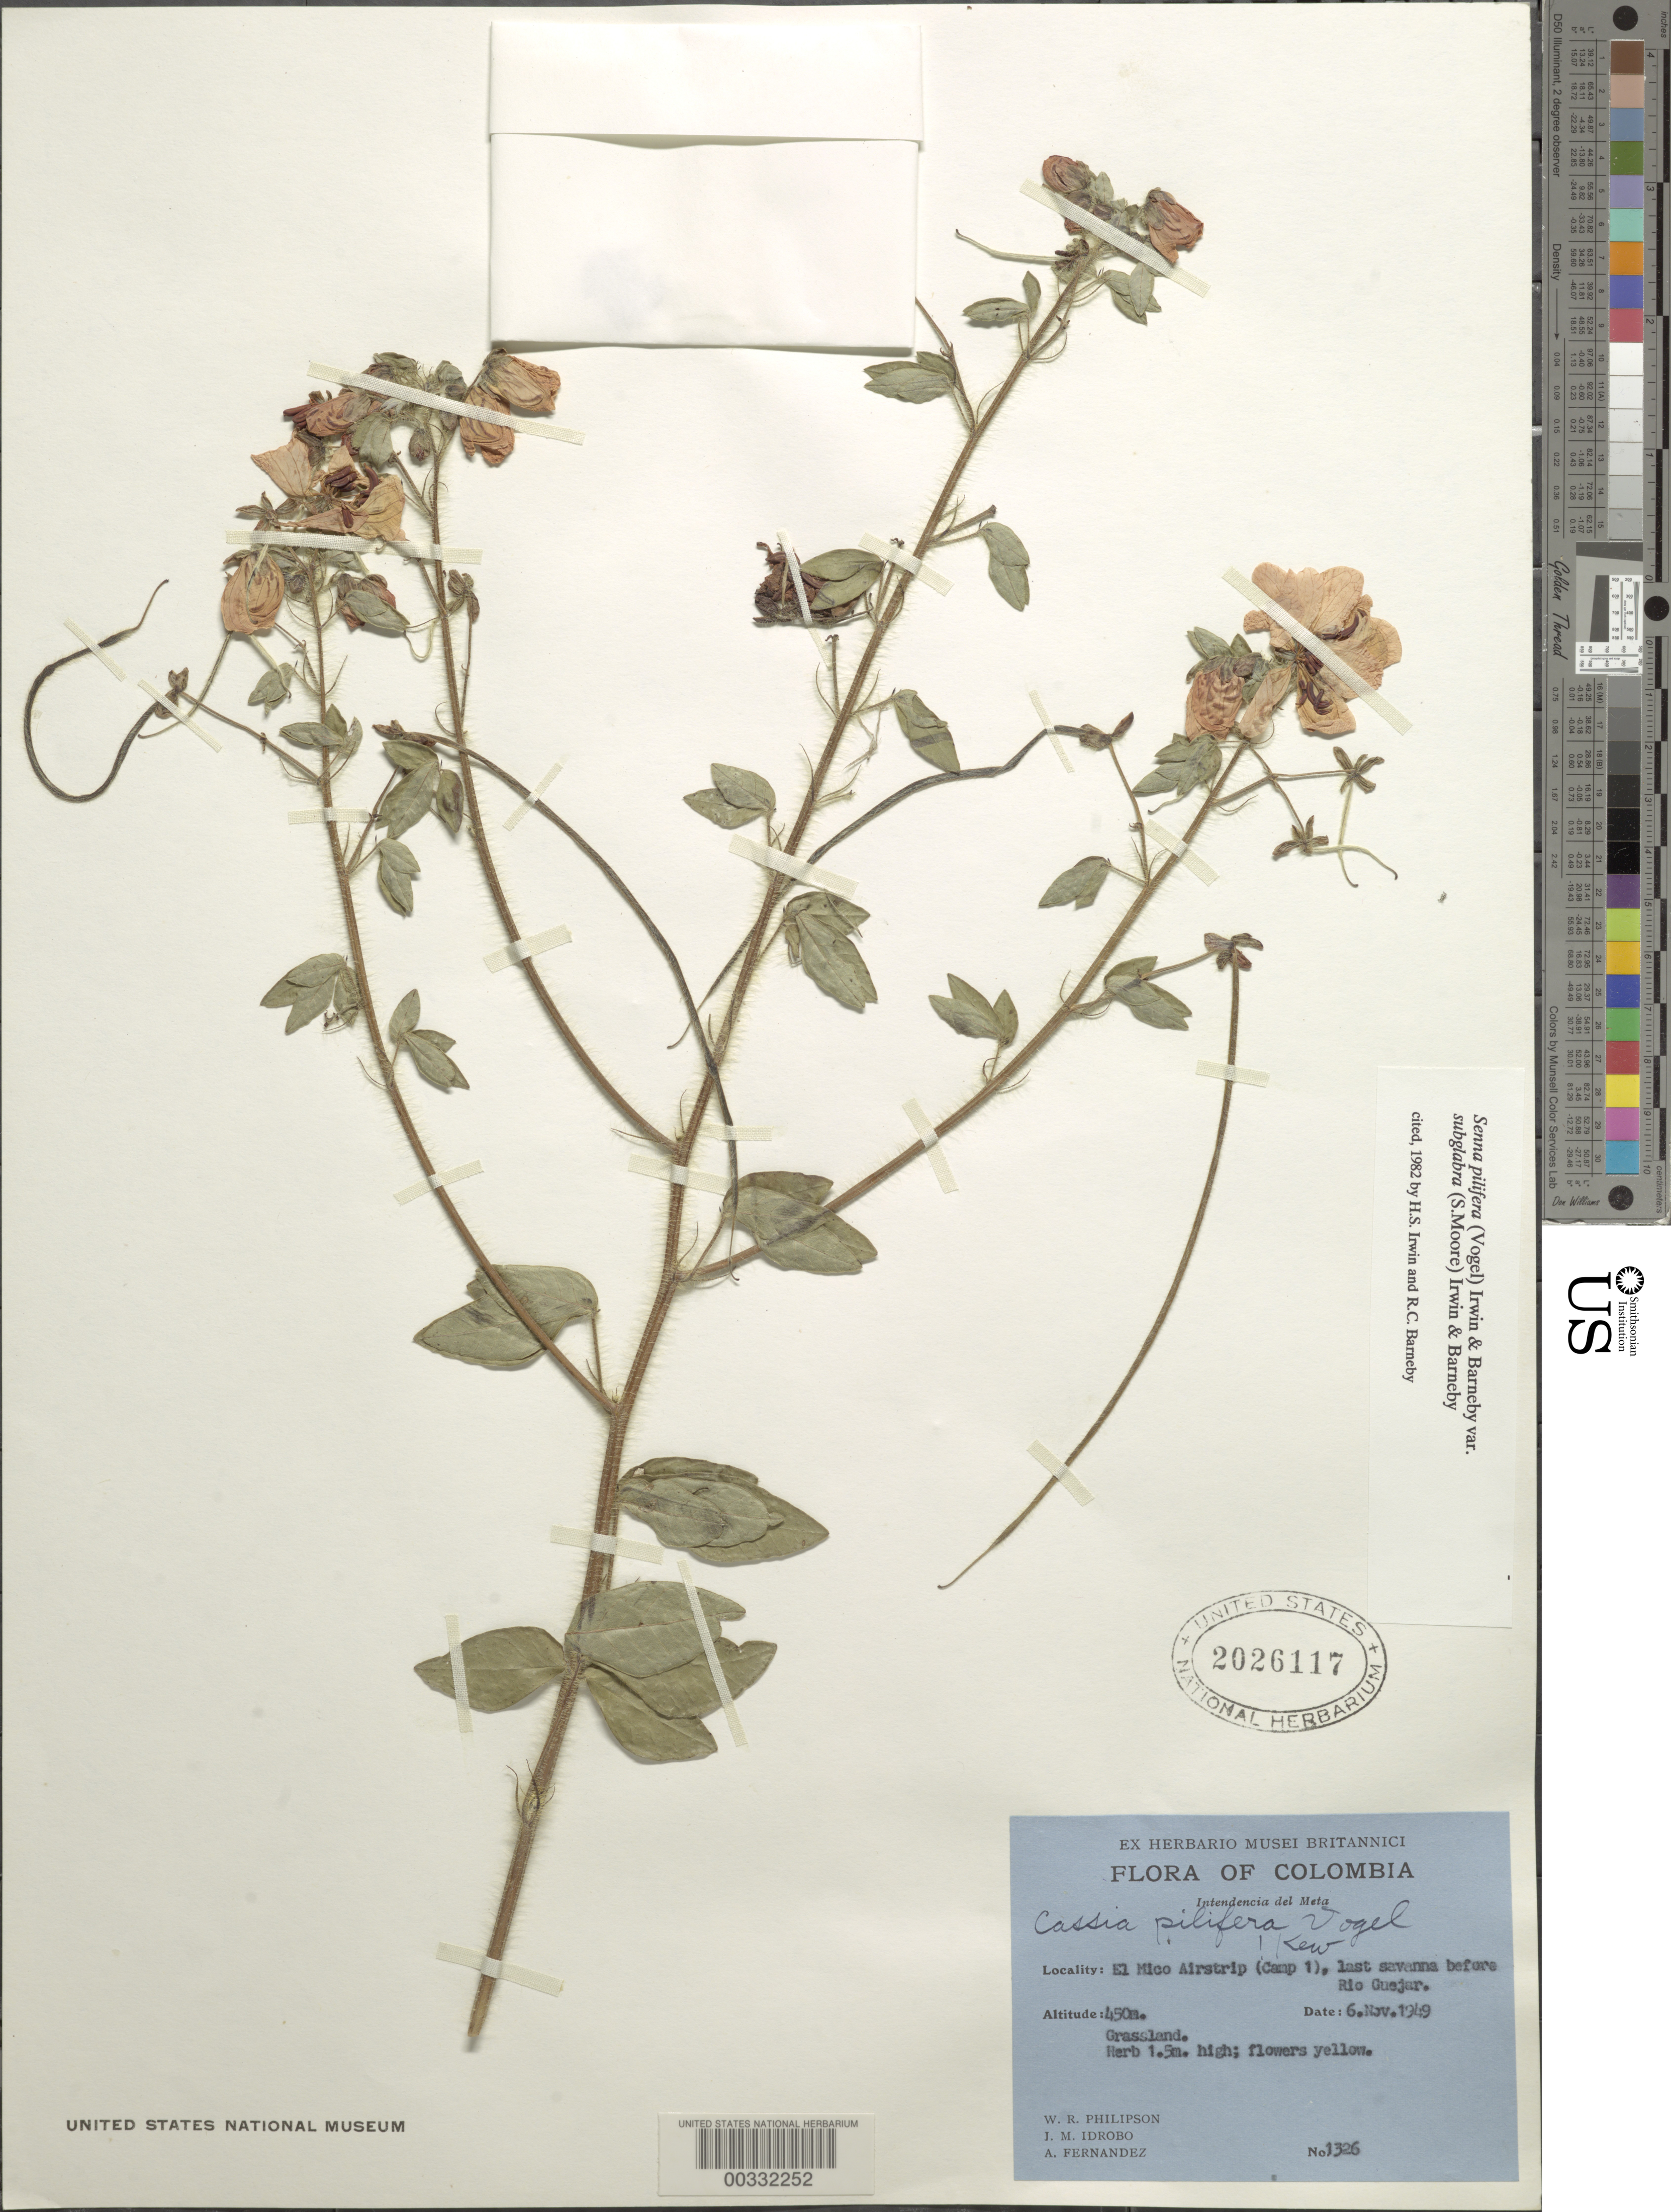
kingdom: Plantae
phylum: Tracheophyta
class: Magnoliopsida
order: Fabales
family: Fabaceae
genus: Senna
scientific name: Senna pilifera var. subglabra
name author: (S. Moore) H.S. Irwin & Barneby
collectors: W. R. Philipson, J. M. Idrobo & Á. Fernández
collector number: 1326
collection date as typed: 06 Nov 1949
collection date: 1949-11-06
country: Colombia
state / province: Meta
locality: El Mico airstrip (camp 1), last savanna before Rio Guajar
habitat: Grassland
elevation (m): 450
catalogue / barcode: US 2026117